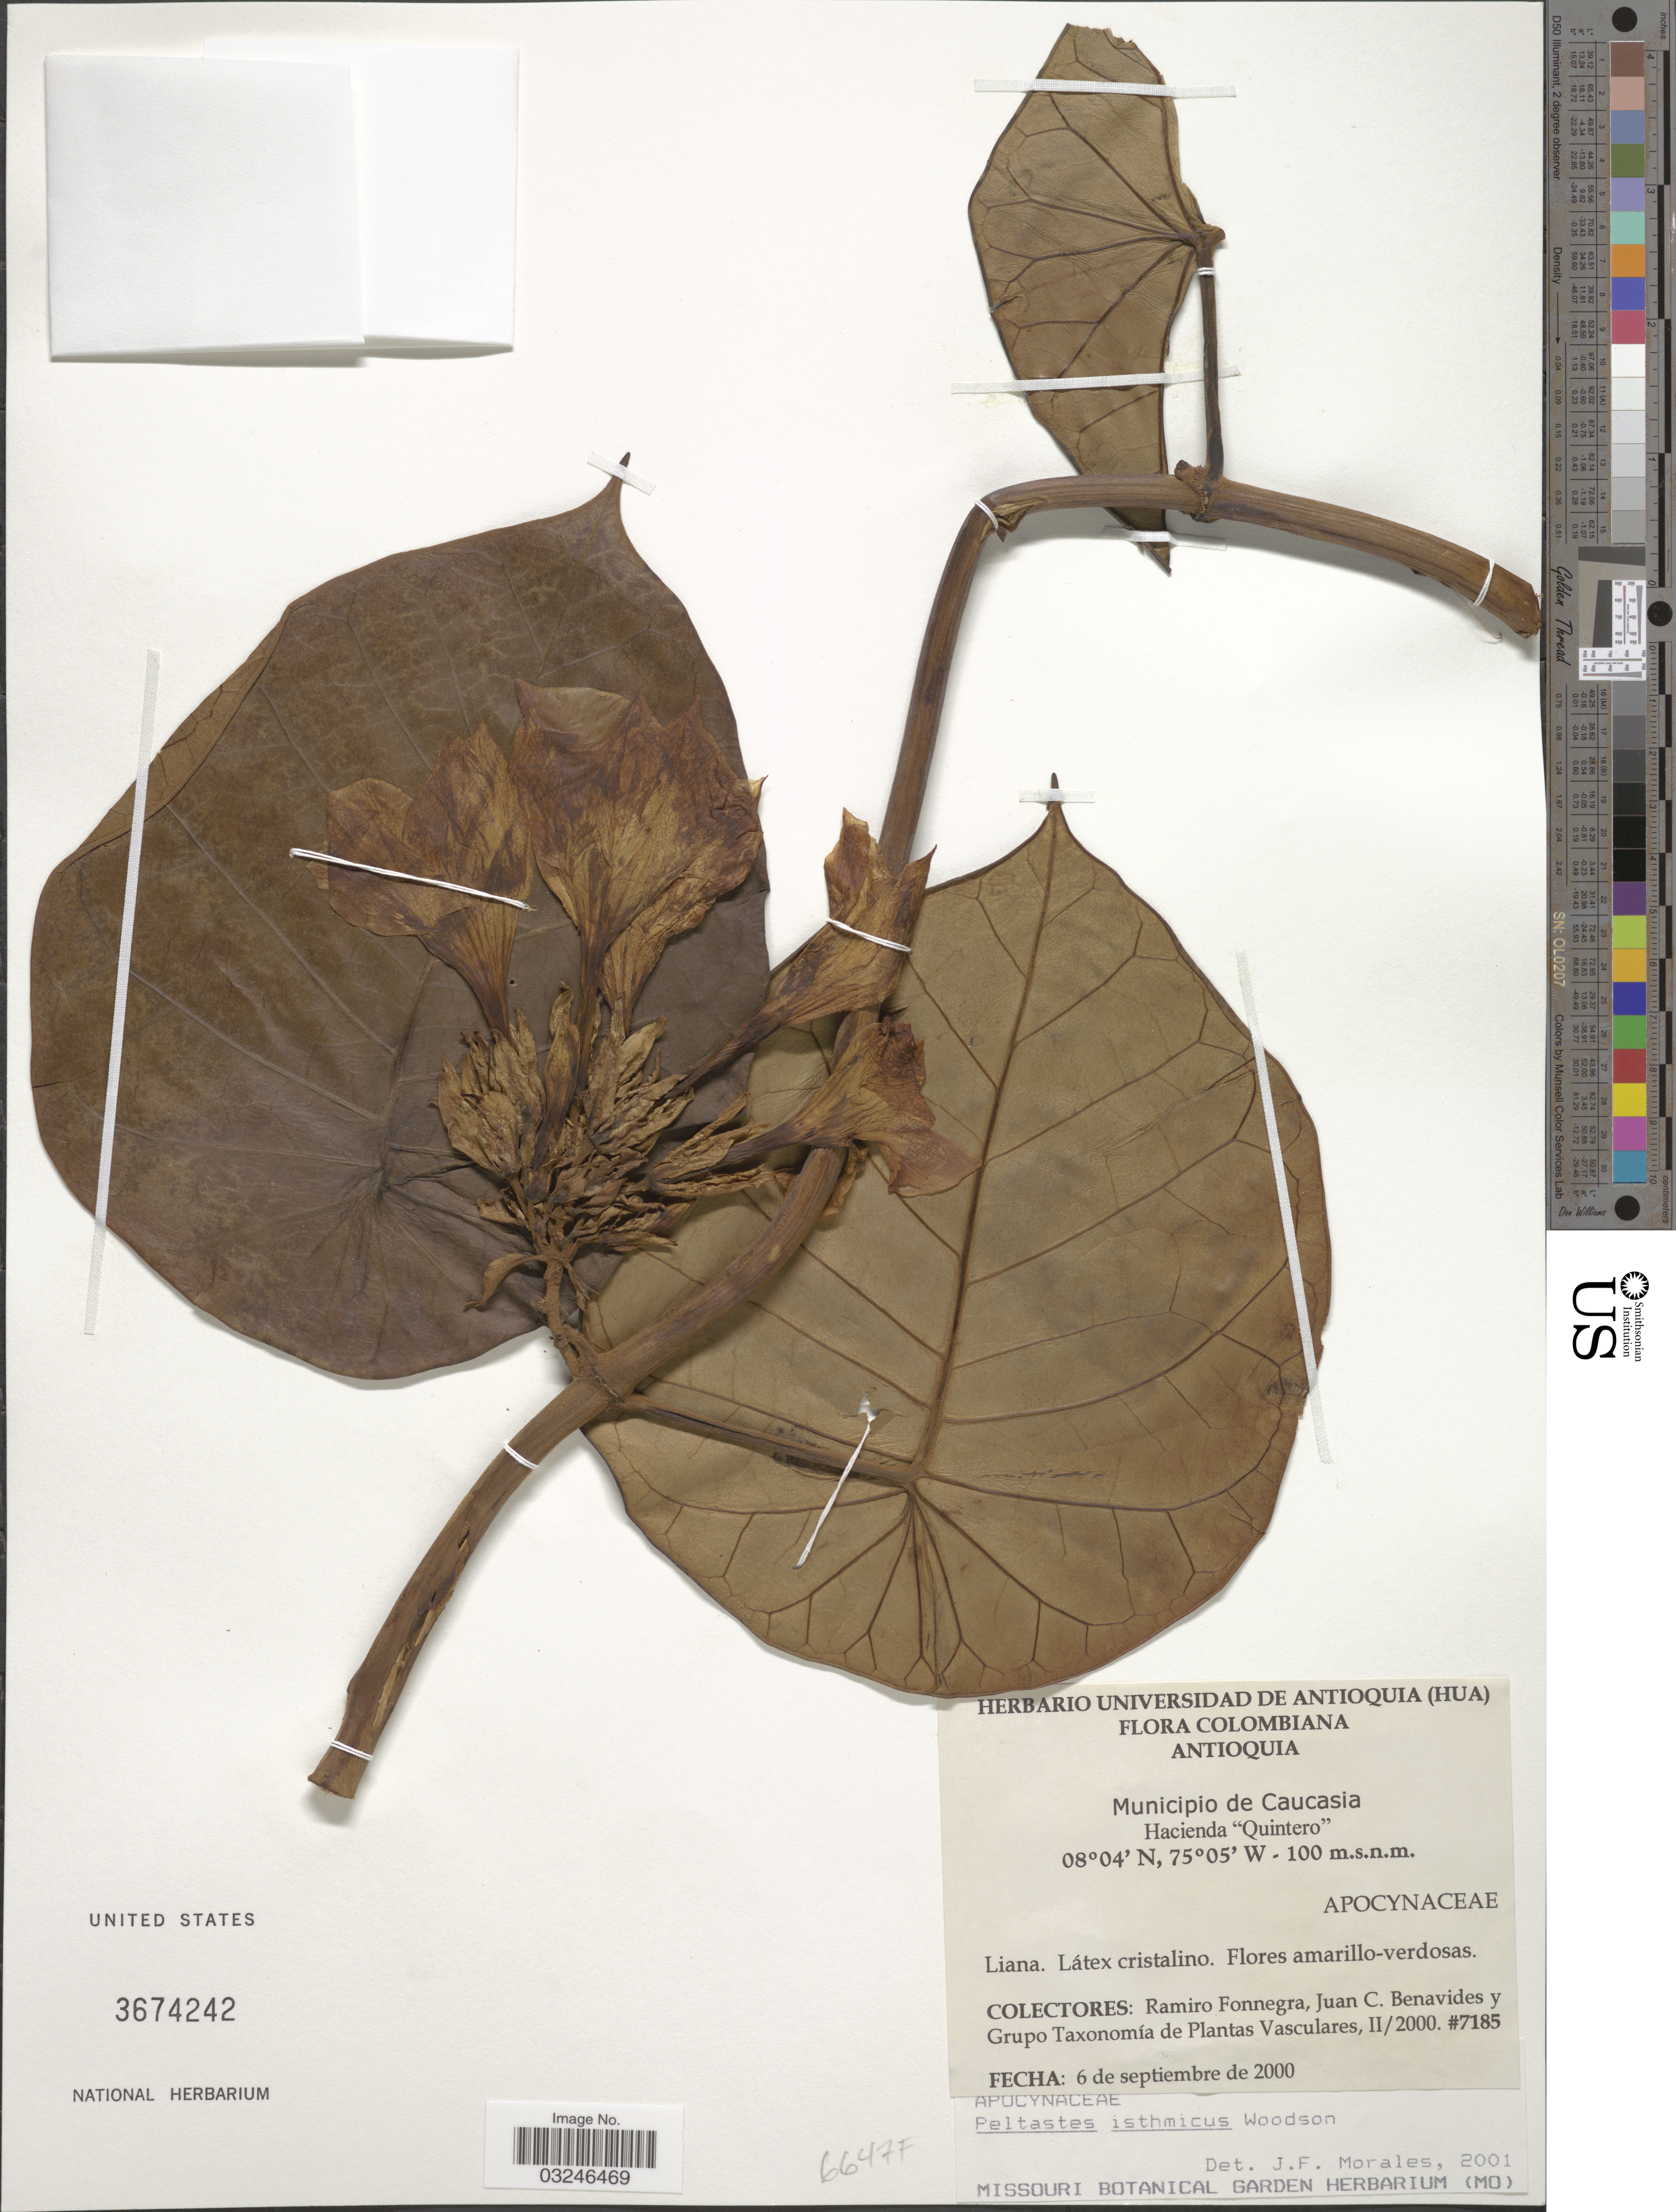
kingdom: Plantae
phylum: Tracheophyta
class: Magnoliopsida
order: Gentianales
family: Apocynaceae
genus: Peltastes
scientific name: Peltastes isthmicus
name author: Woodson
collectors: R. Fonnegra G., J. Benavides & Grupo Taxonomía de Plantas Vasculares II/2000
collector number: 7185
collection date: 2000-09-06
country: Colombia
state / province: Antioquia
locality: Municipio de Caucasia. Hacienda "Quintero".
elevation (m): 100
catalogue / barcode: US 3674242